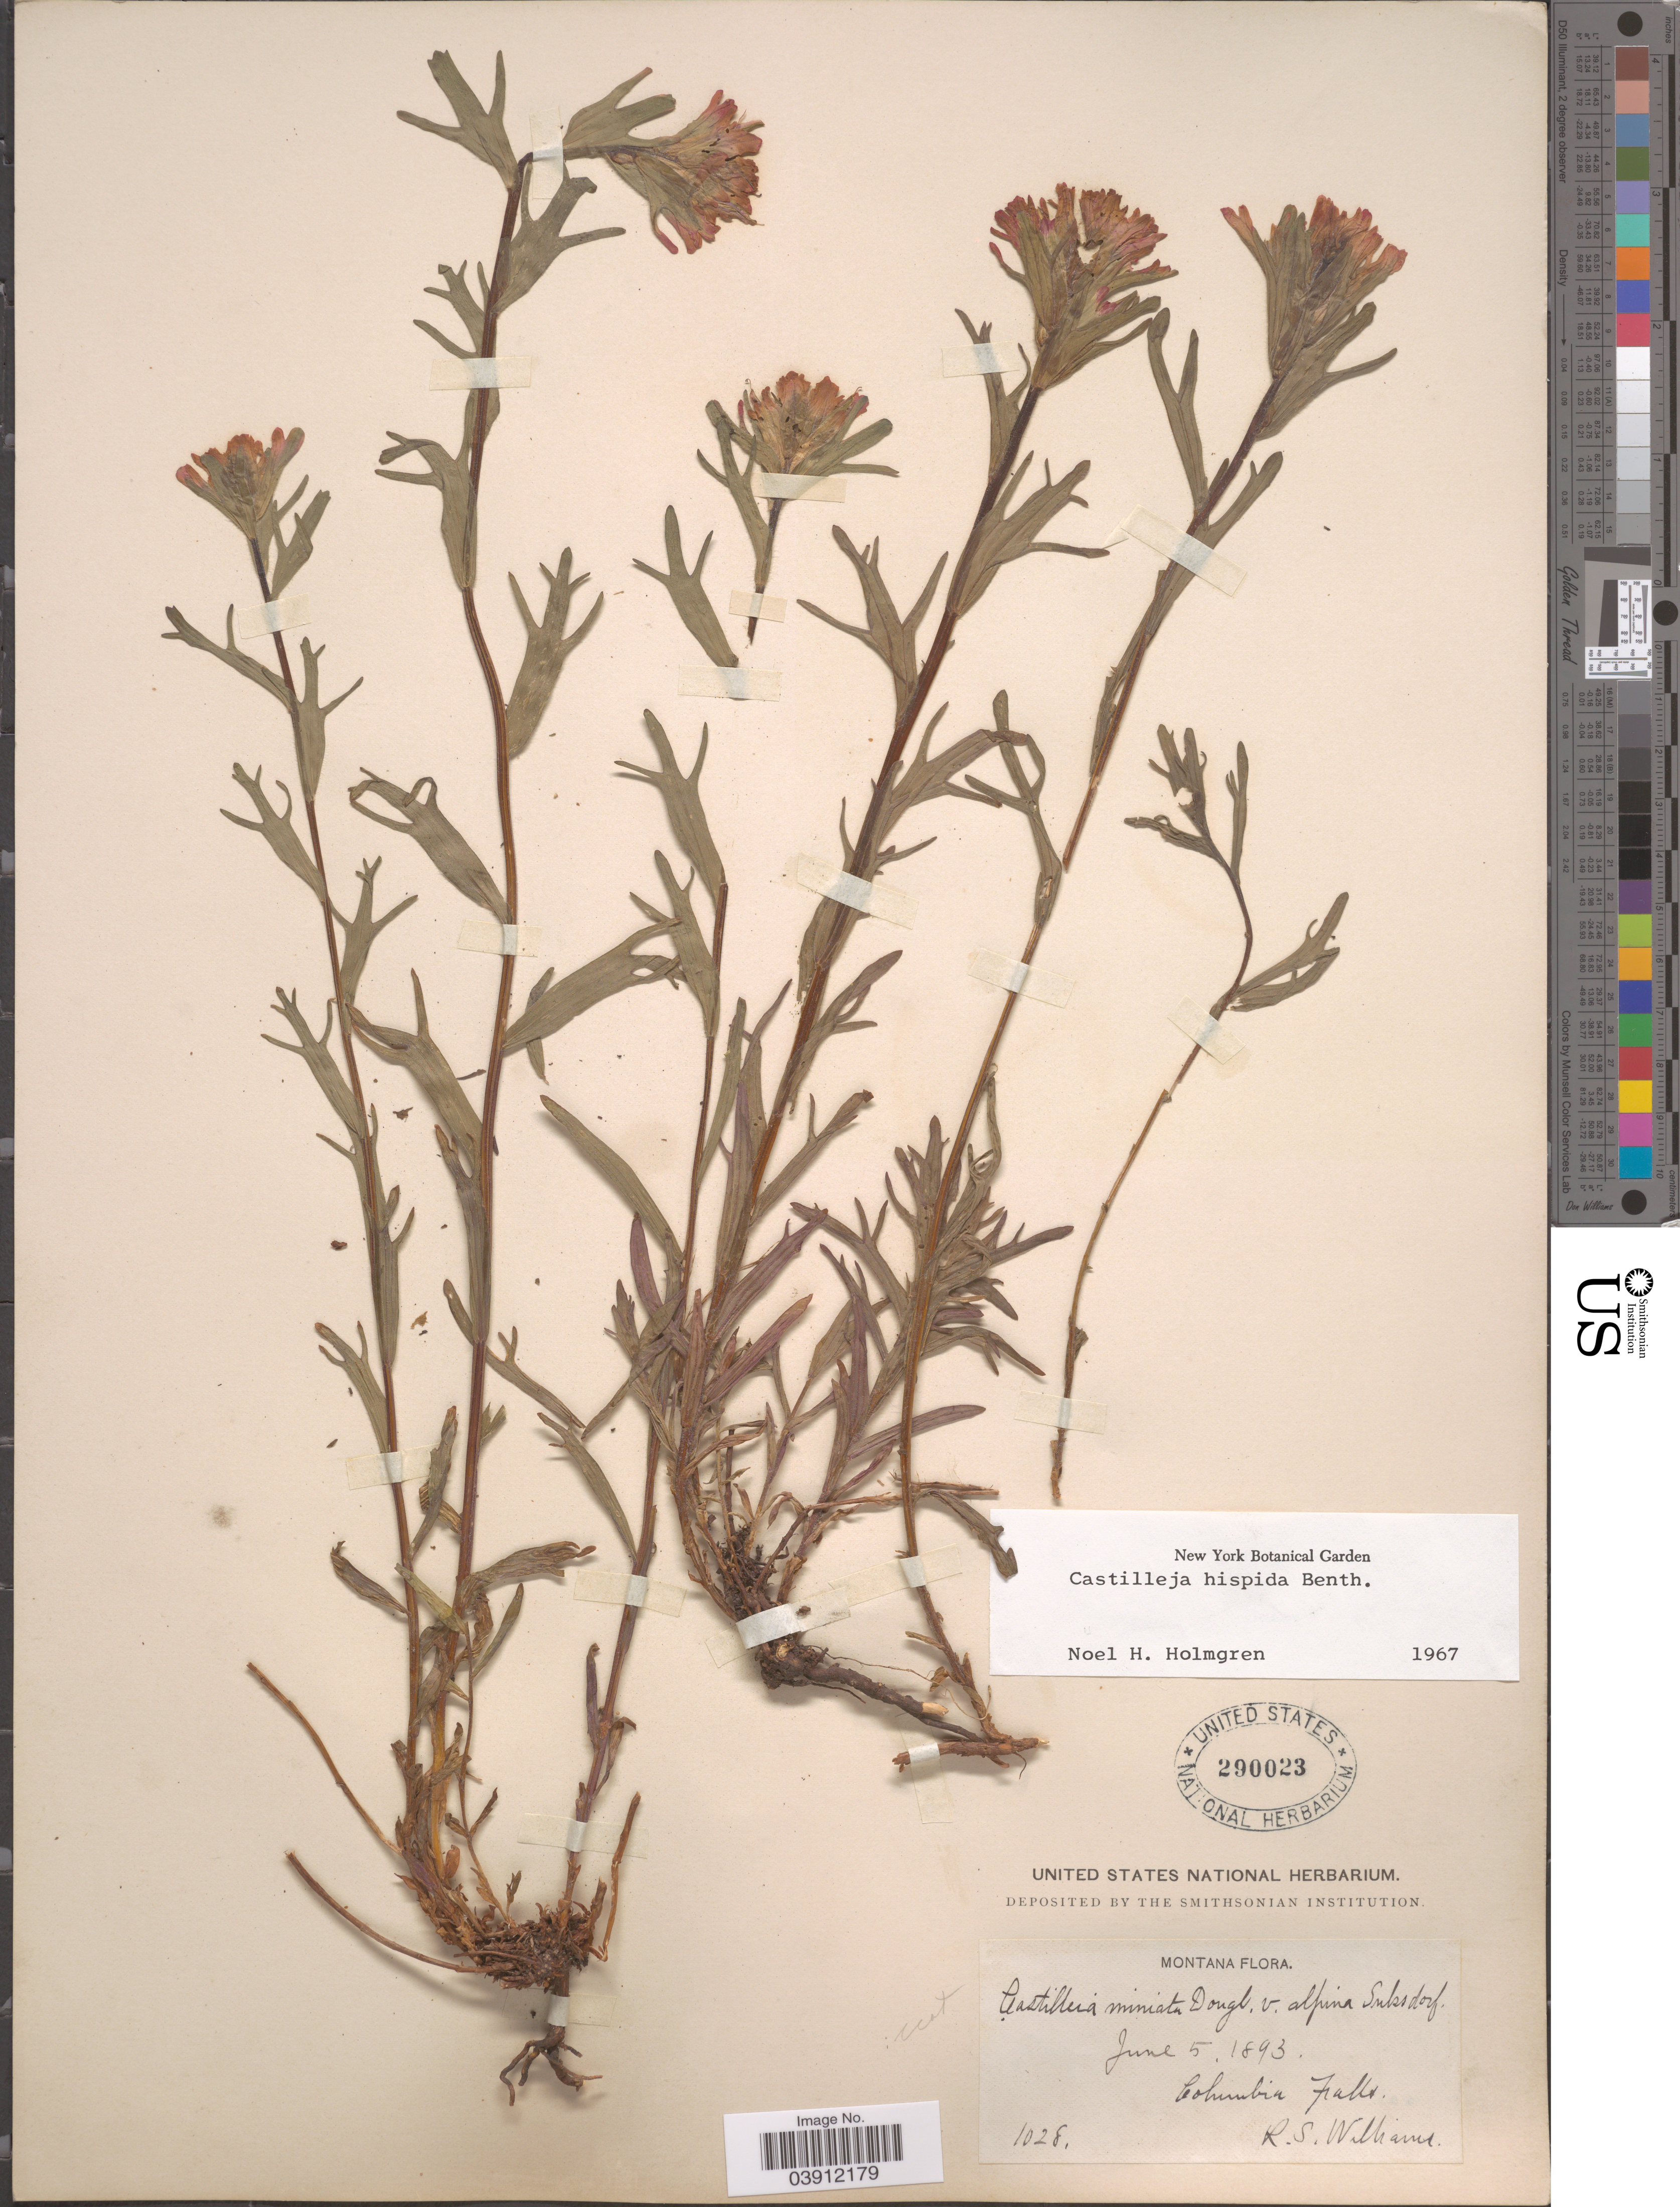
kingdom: Plantae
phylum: Tracheophyta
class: Magnoliopsida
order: Lamiales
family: Orobanchaceae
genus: Castilleja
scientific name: Castilleja hispida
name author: Benth. ex Hook.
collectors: R. S. Williams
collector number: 1028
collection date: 1893-06-05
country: United States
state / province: Montana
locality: Columbia Falls.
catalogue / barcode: US 290023